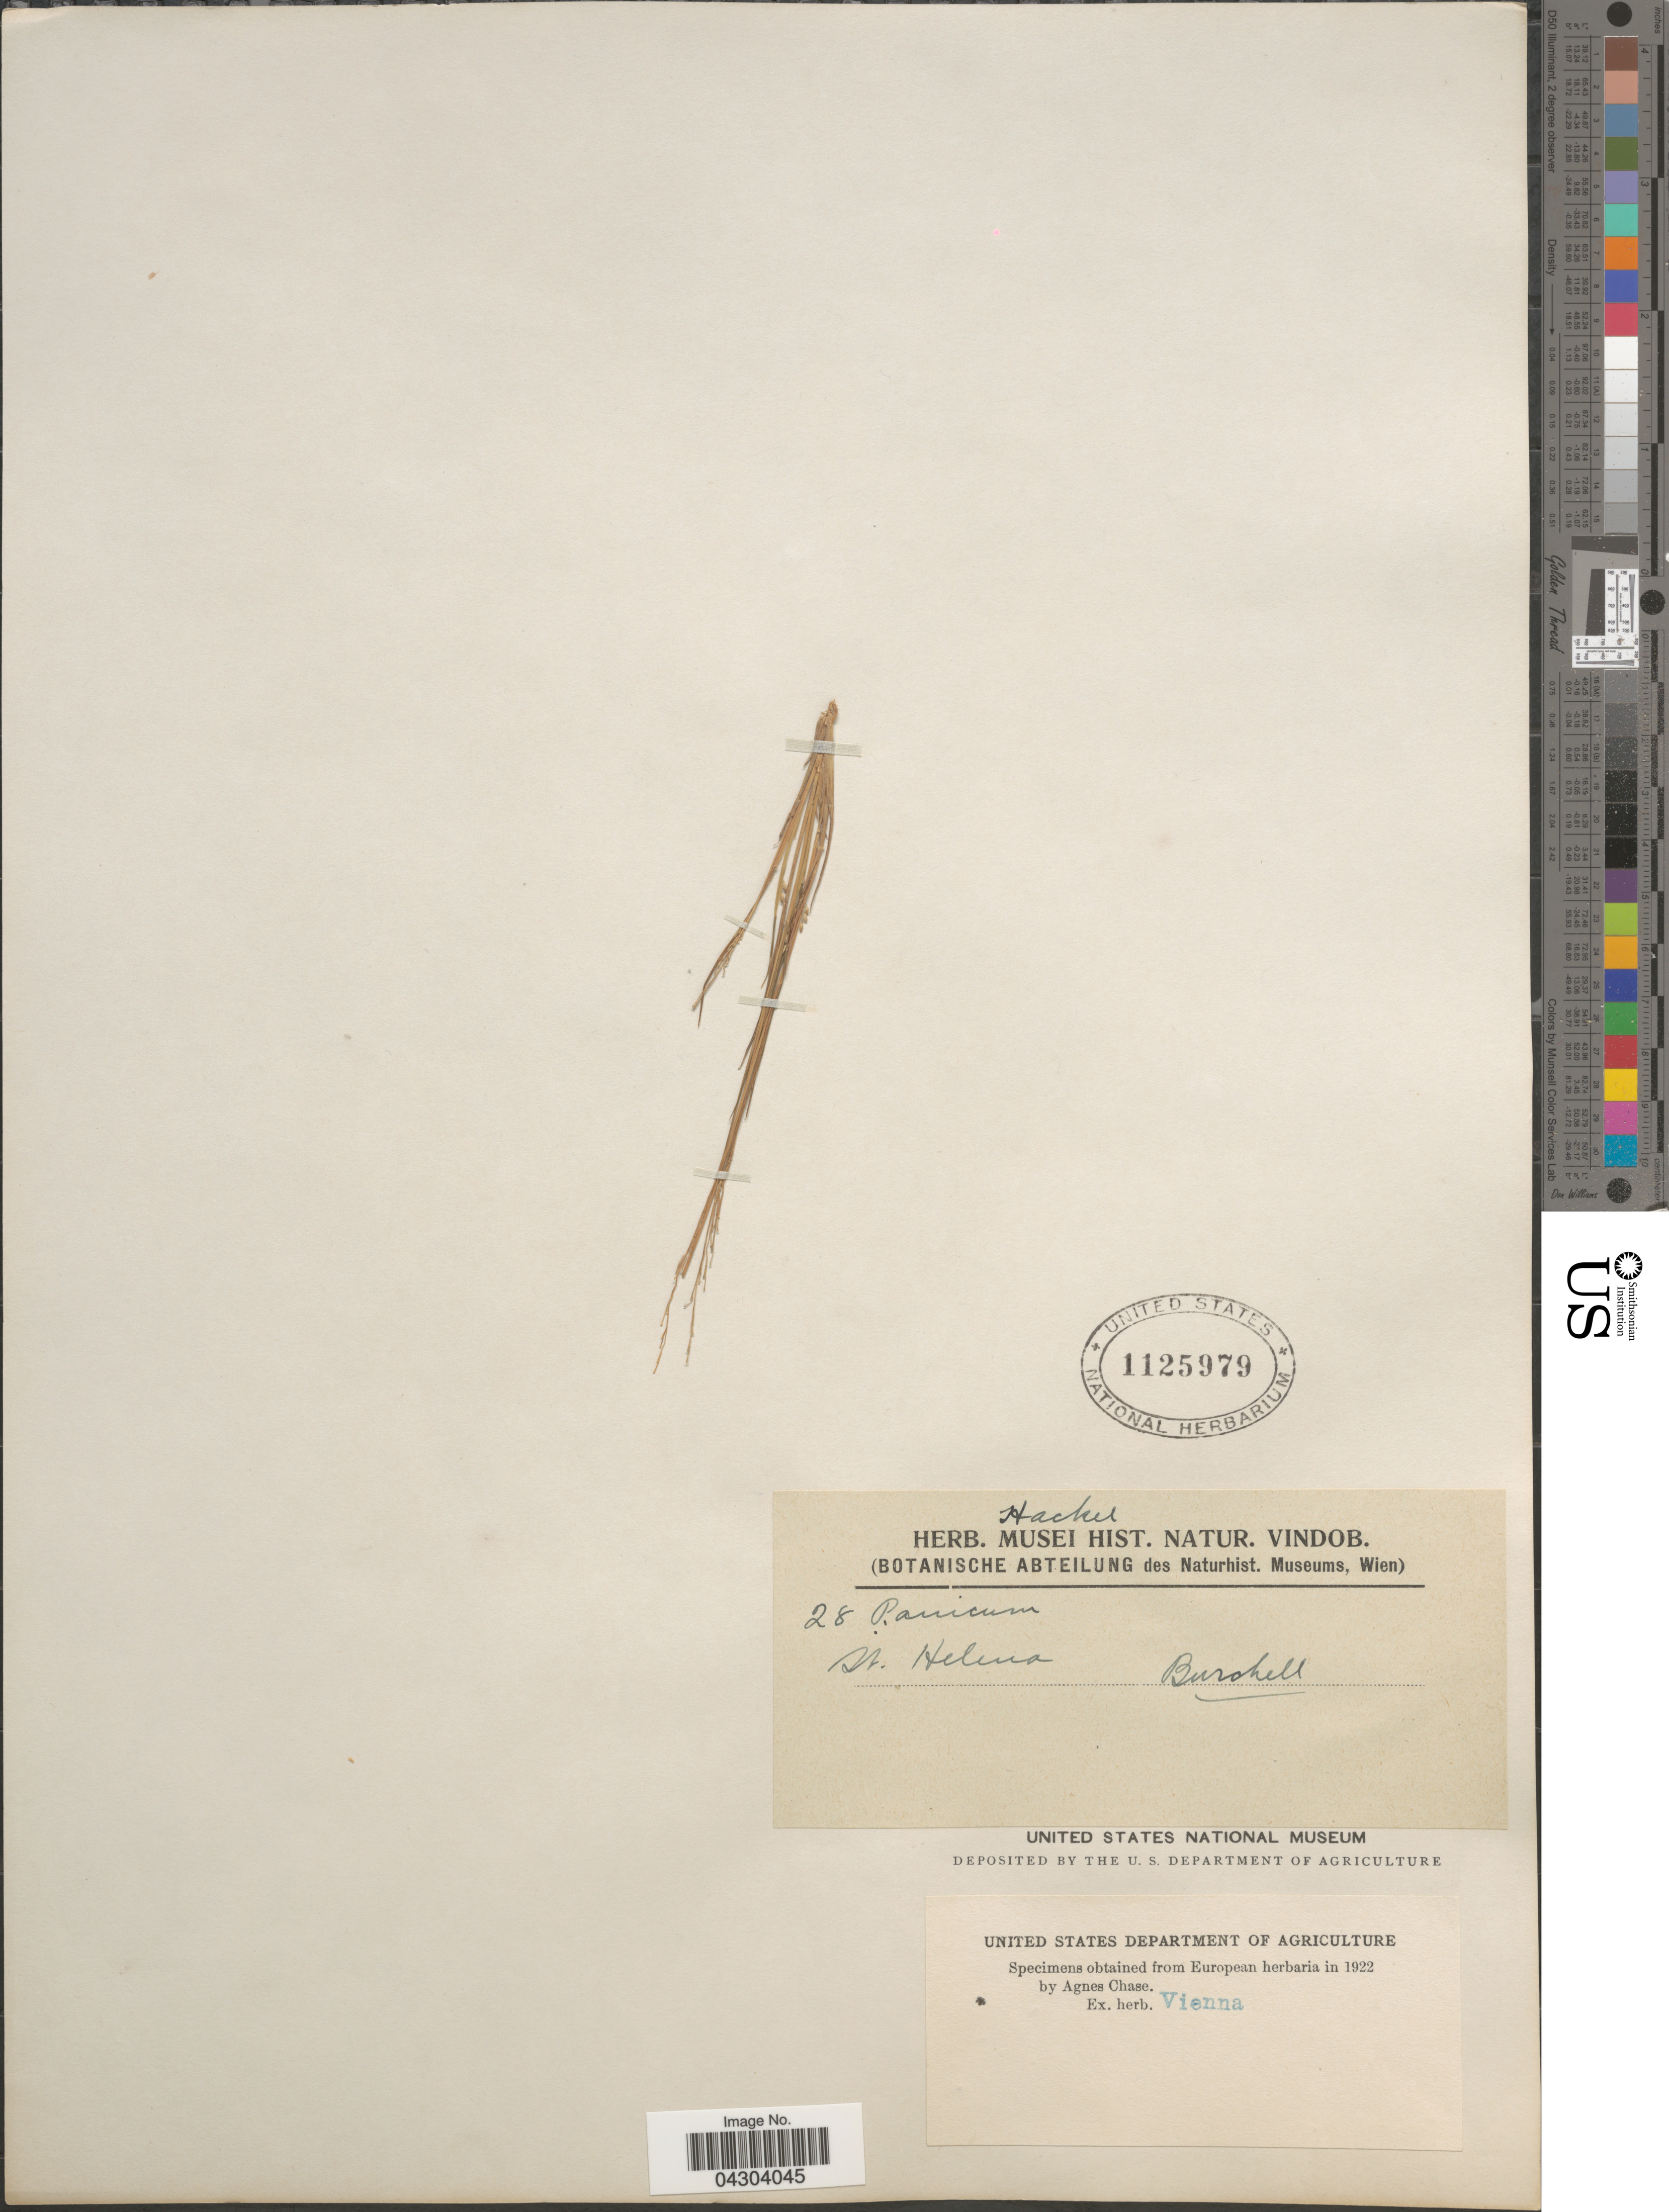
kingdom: Plantae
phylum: Tracheophyta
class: Liliopsida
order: Poales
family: Poaceae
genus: Panicum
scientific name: Panicum sp.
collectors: -- Burchell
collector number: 28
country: St. Helena Islands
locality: St. Helena.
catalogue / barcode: US 1125979